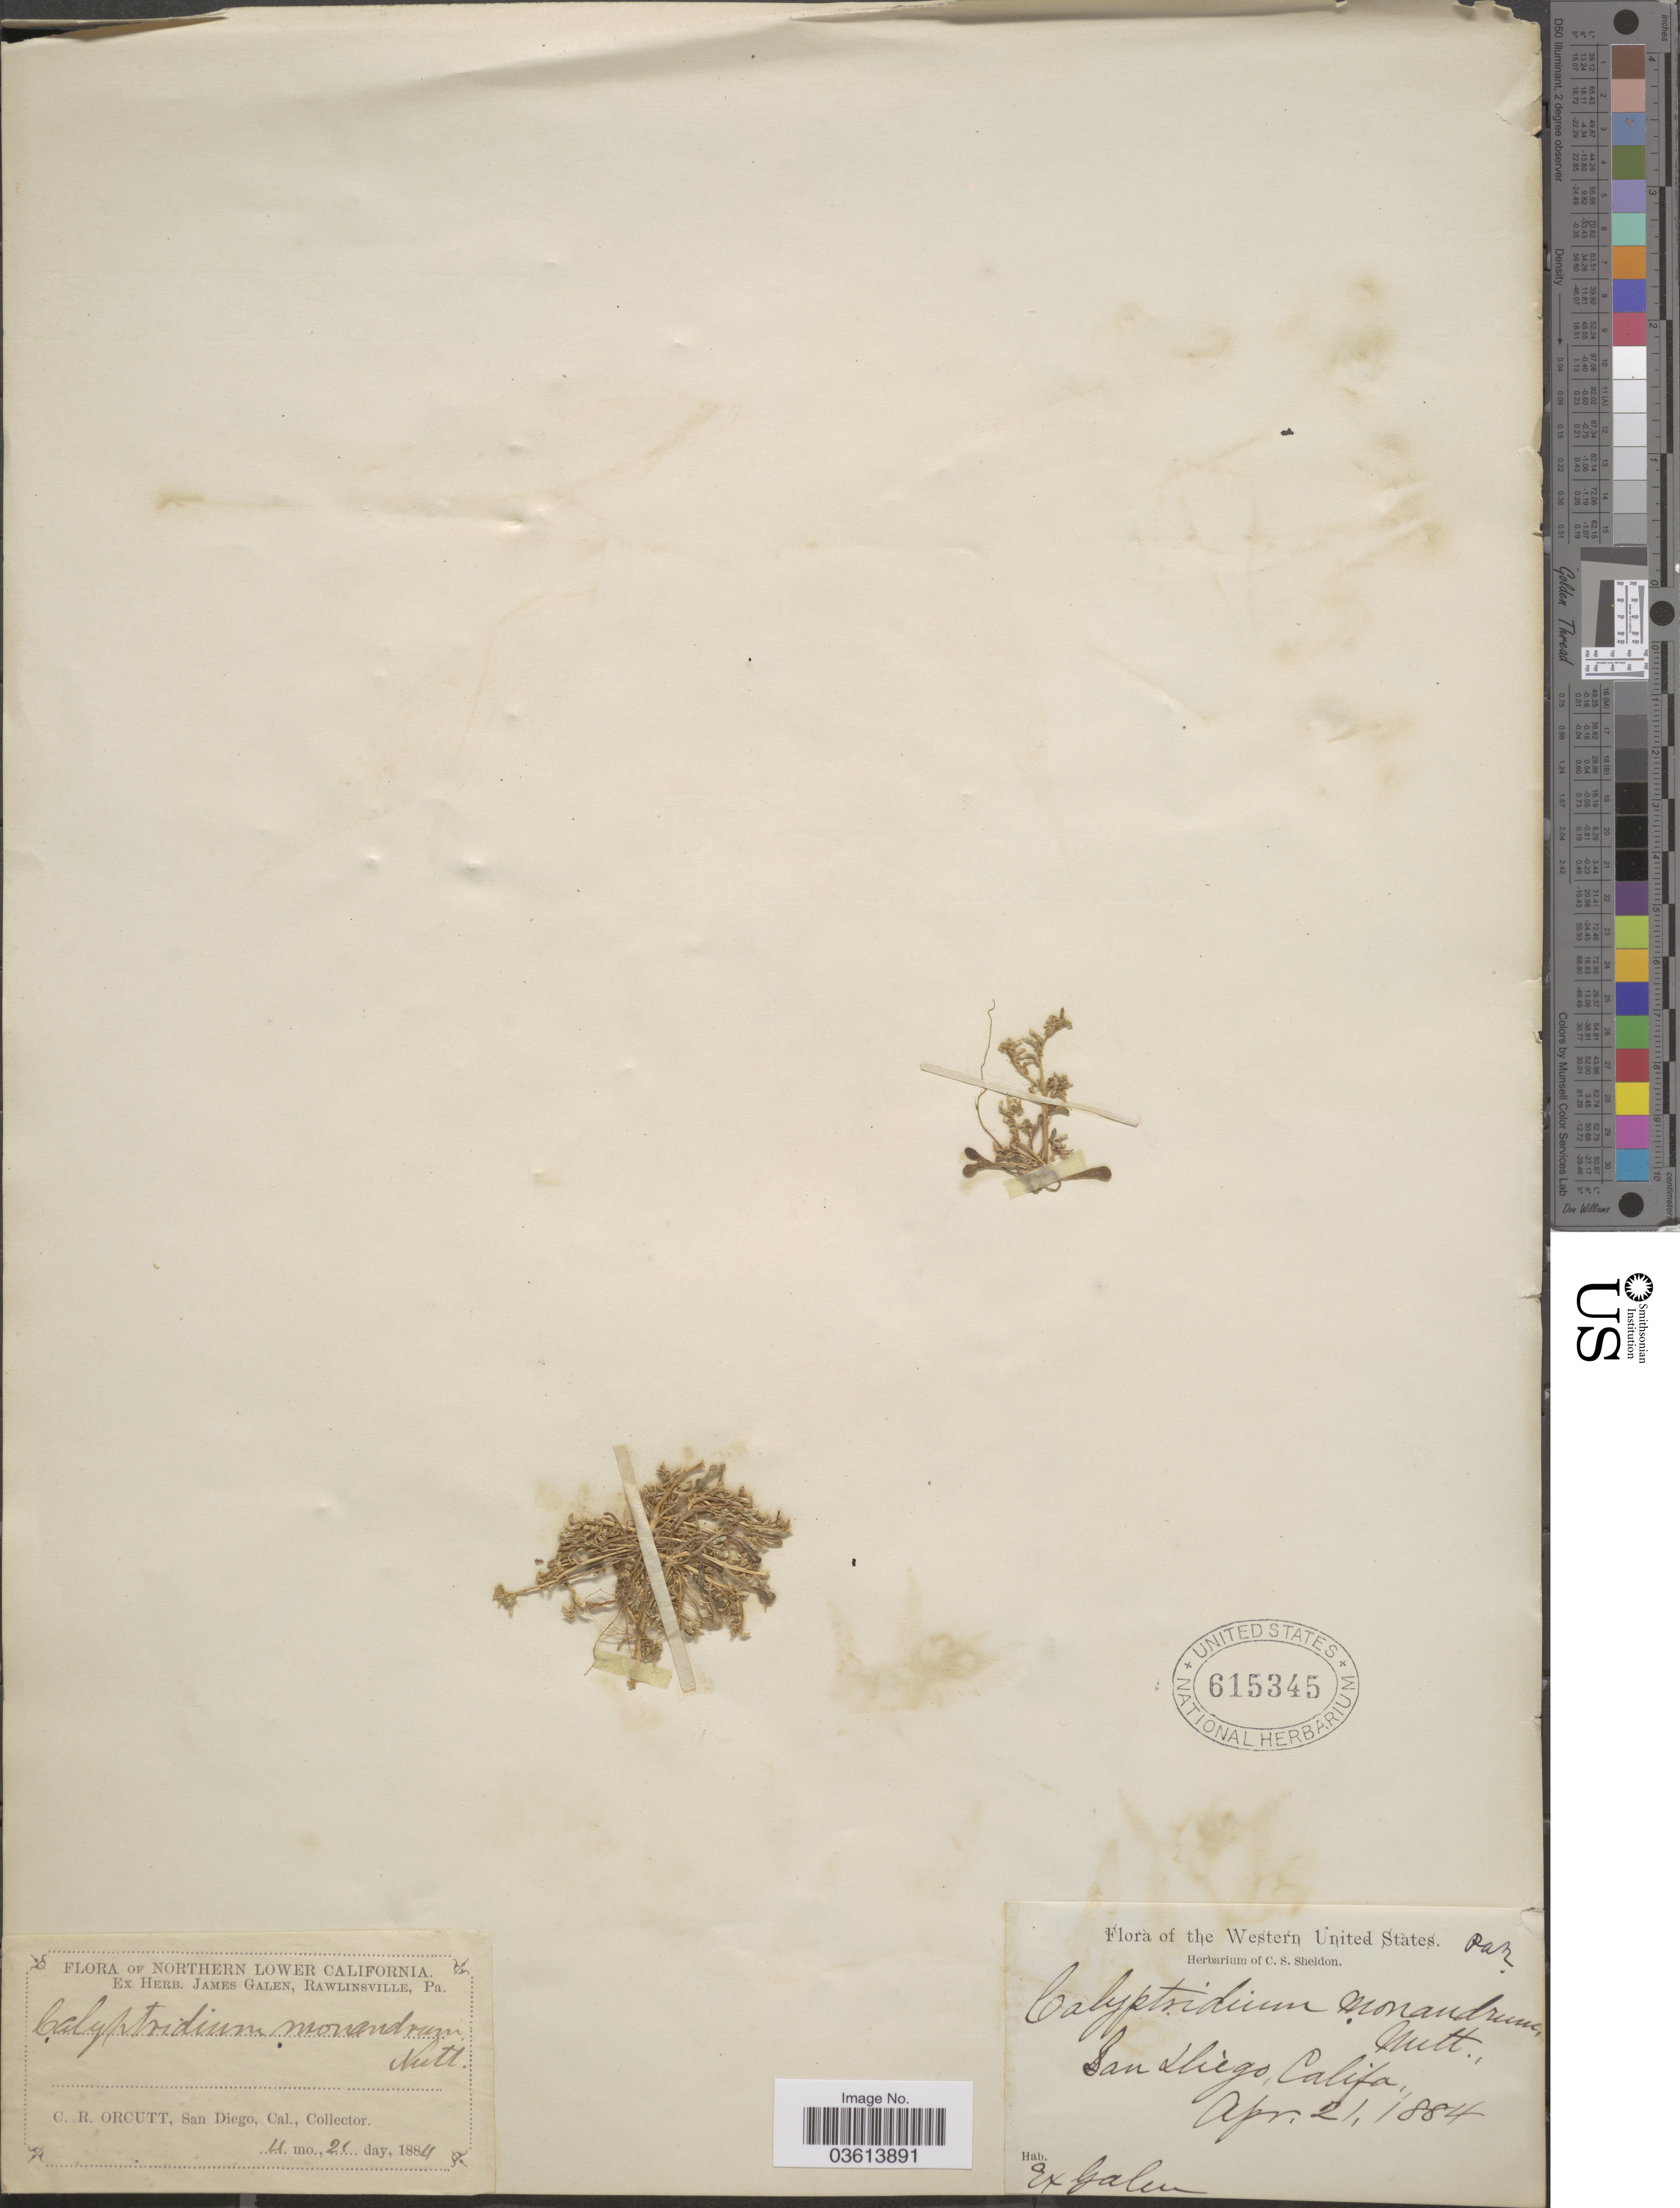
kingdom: Plantae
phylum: Tracheophyta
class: Magnoliopsida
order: Caryophyllales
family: Montiaceae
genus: Calyptridium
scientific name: Calyptridium monandrum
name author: (Nutt.) Nutt.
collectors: C. R. Orcutt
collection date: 1884-04-21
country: United States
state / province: California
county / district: San Diego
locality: Northern Lower California. Western United States. San Diego.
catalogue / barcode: US 615345